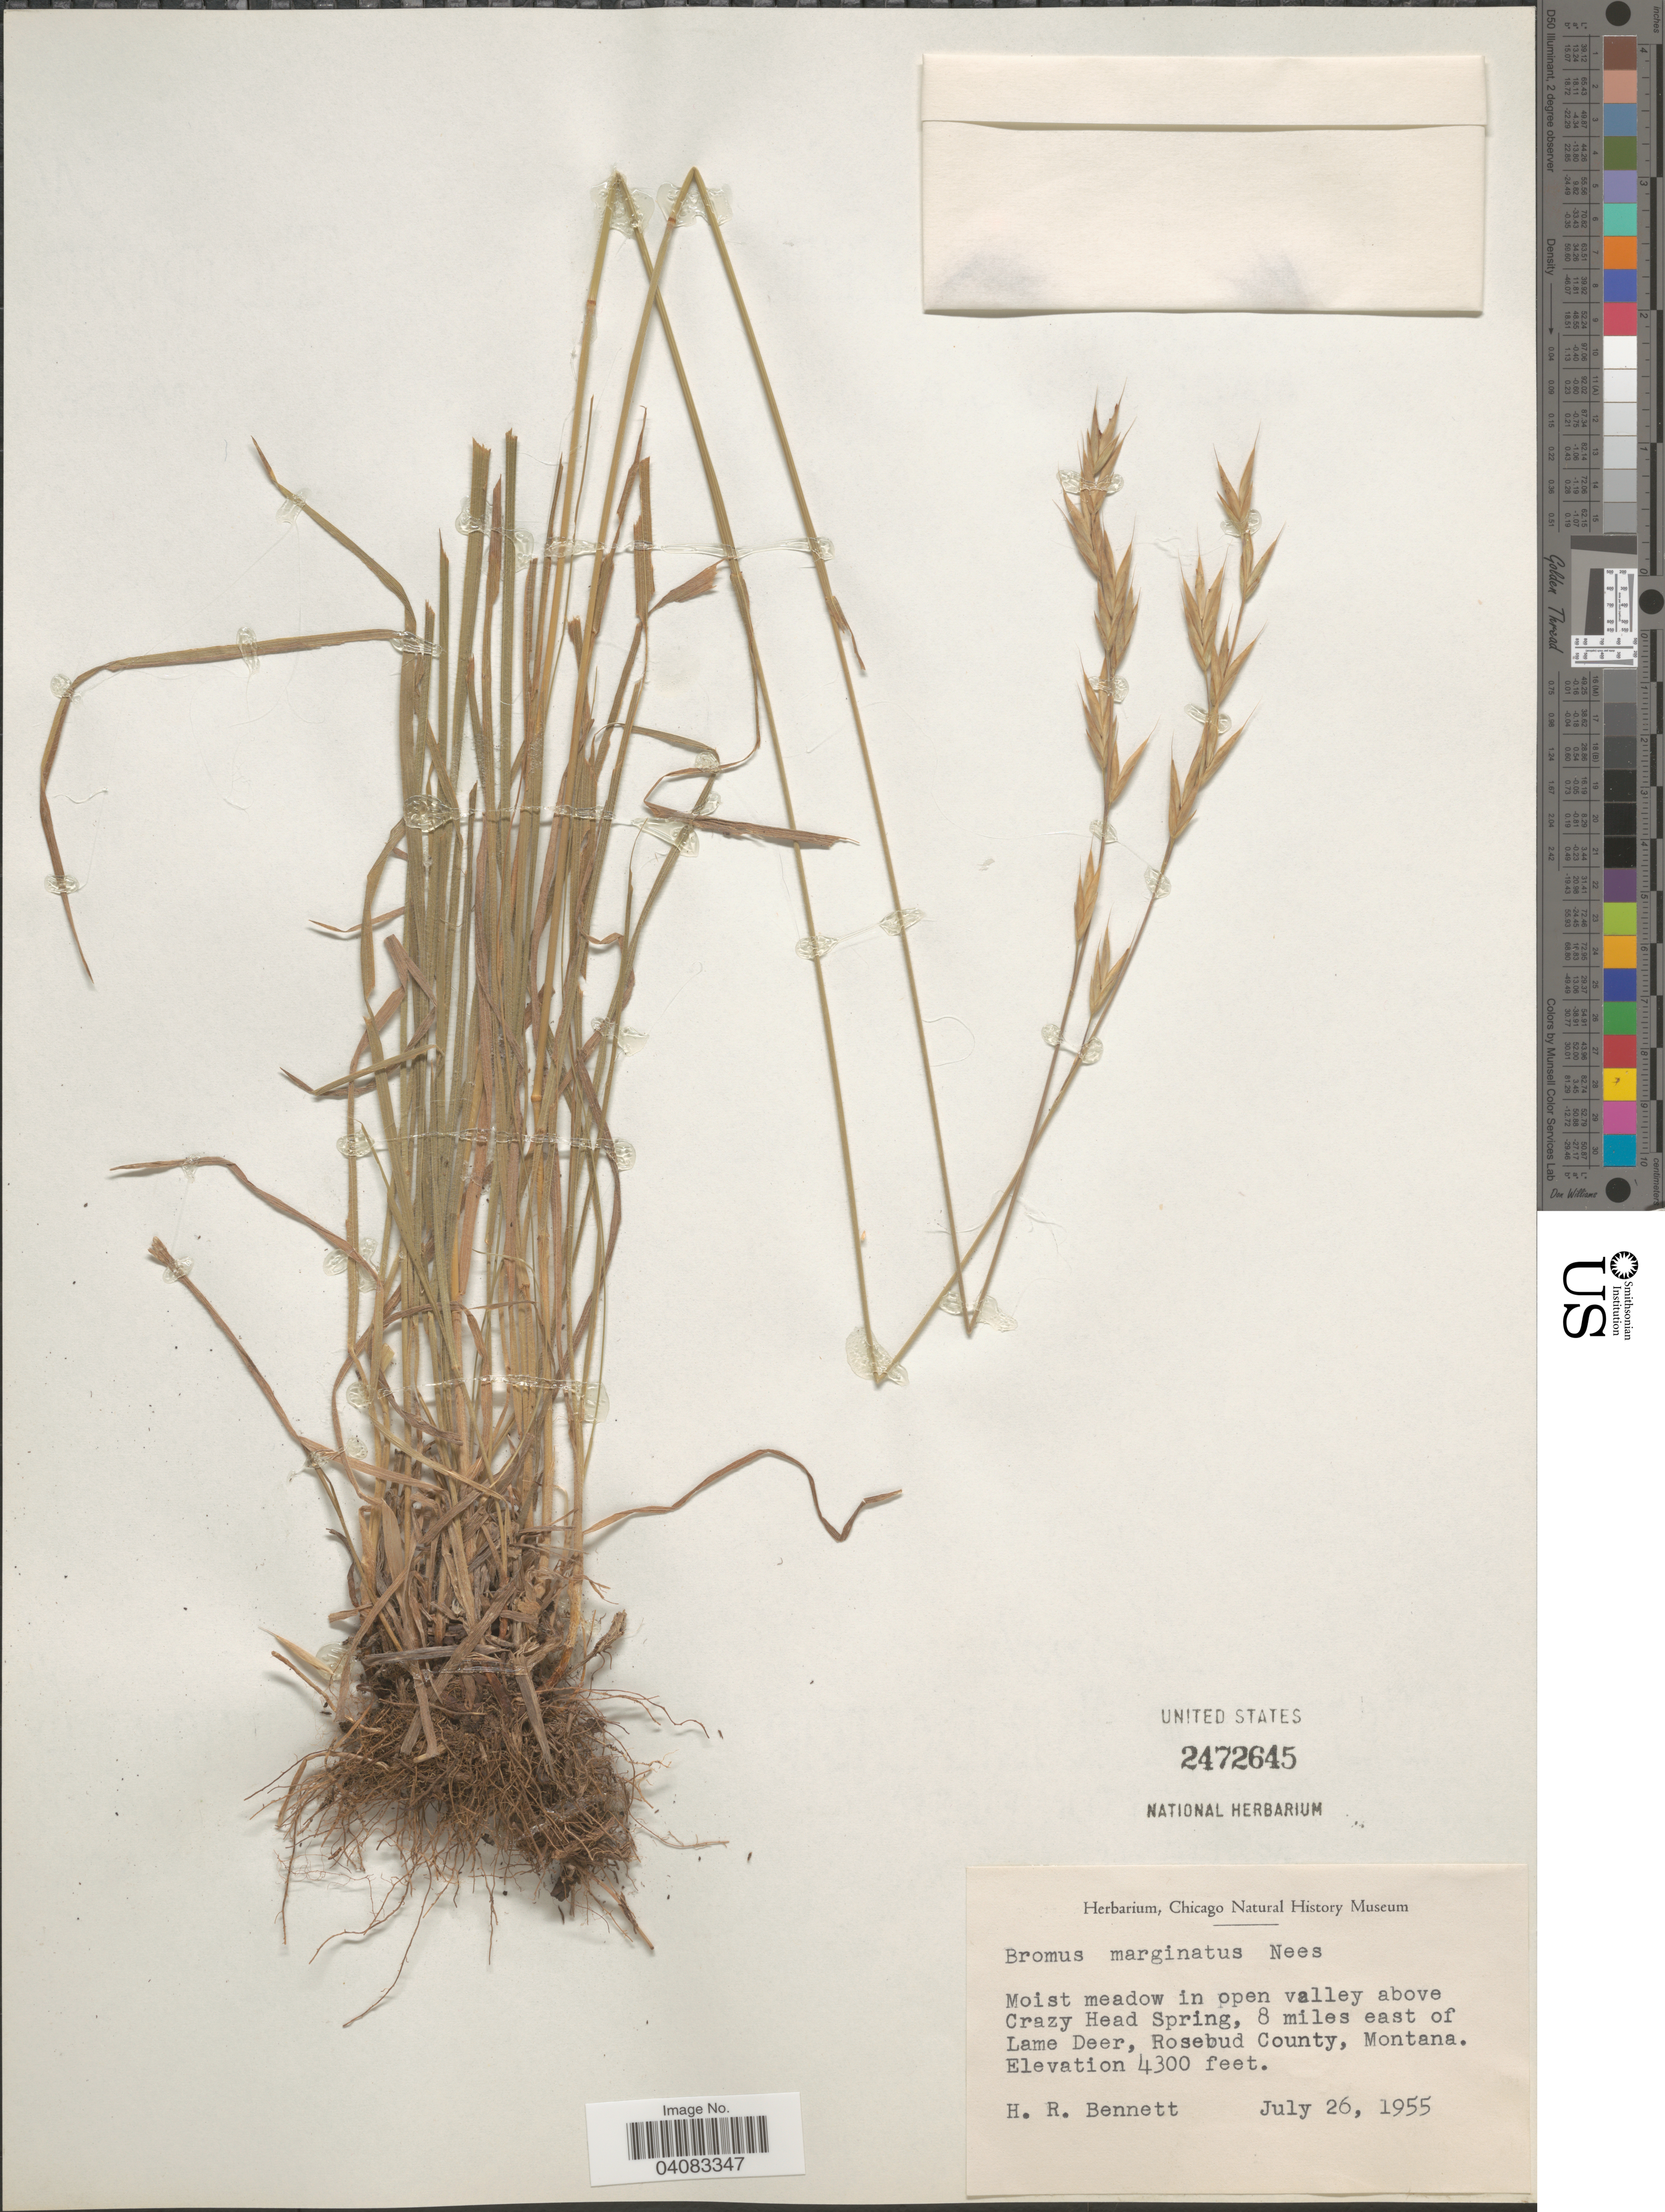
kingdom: Plantae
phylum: Tracheophyta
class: Liliopsida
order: Poales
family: Poaceae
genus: Bromus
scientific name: Bromus marginatus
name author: Nees ex Steud.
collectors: H. R. Bennett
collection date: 1955-07-26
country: United States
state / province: Montana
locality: Moist meadow in open valley above Crazy Head Spring, 8 miles east of Lame Deer, Rosebud County.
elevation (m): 1311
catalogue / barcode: US 2472645